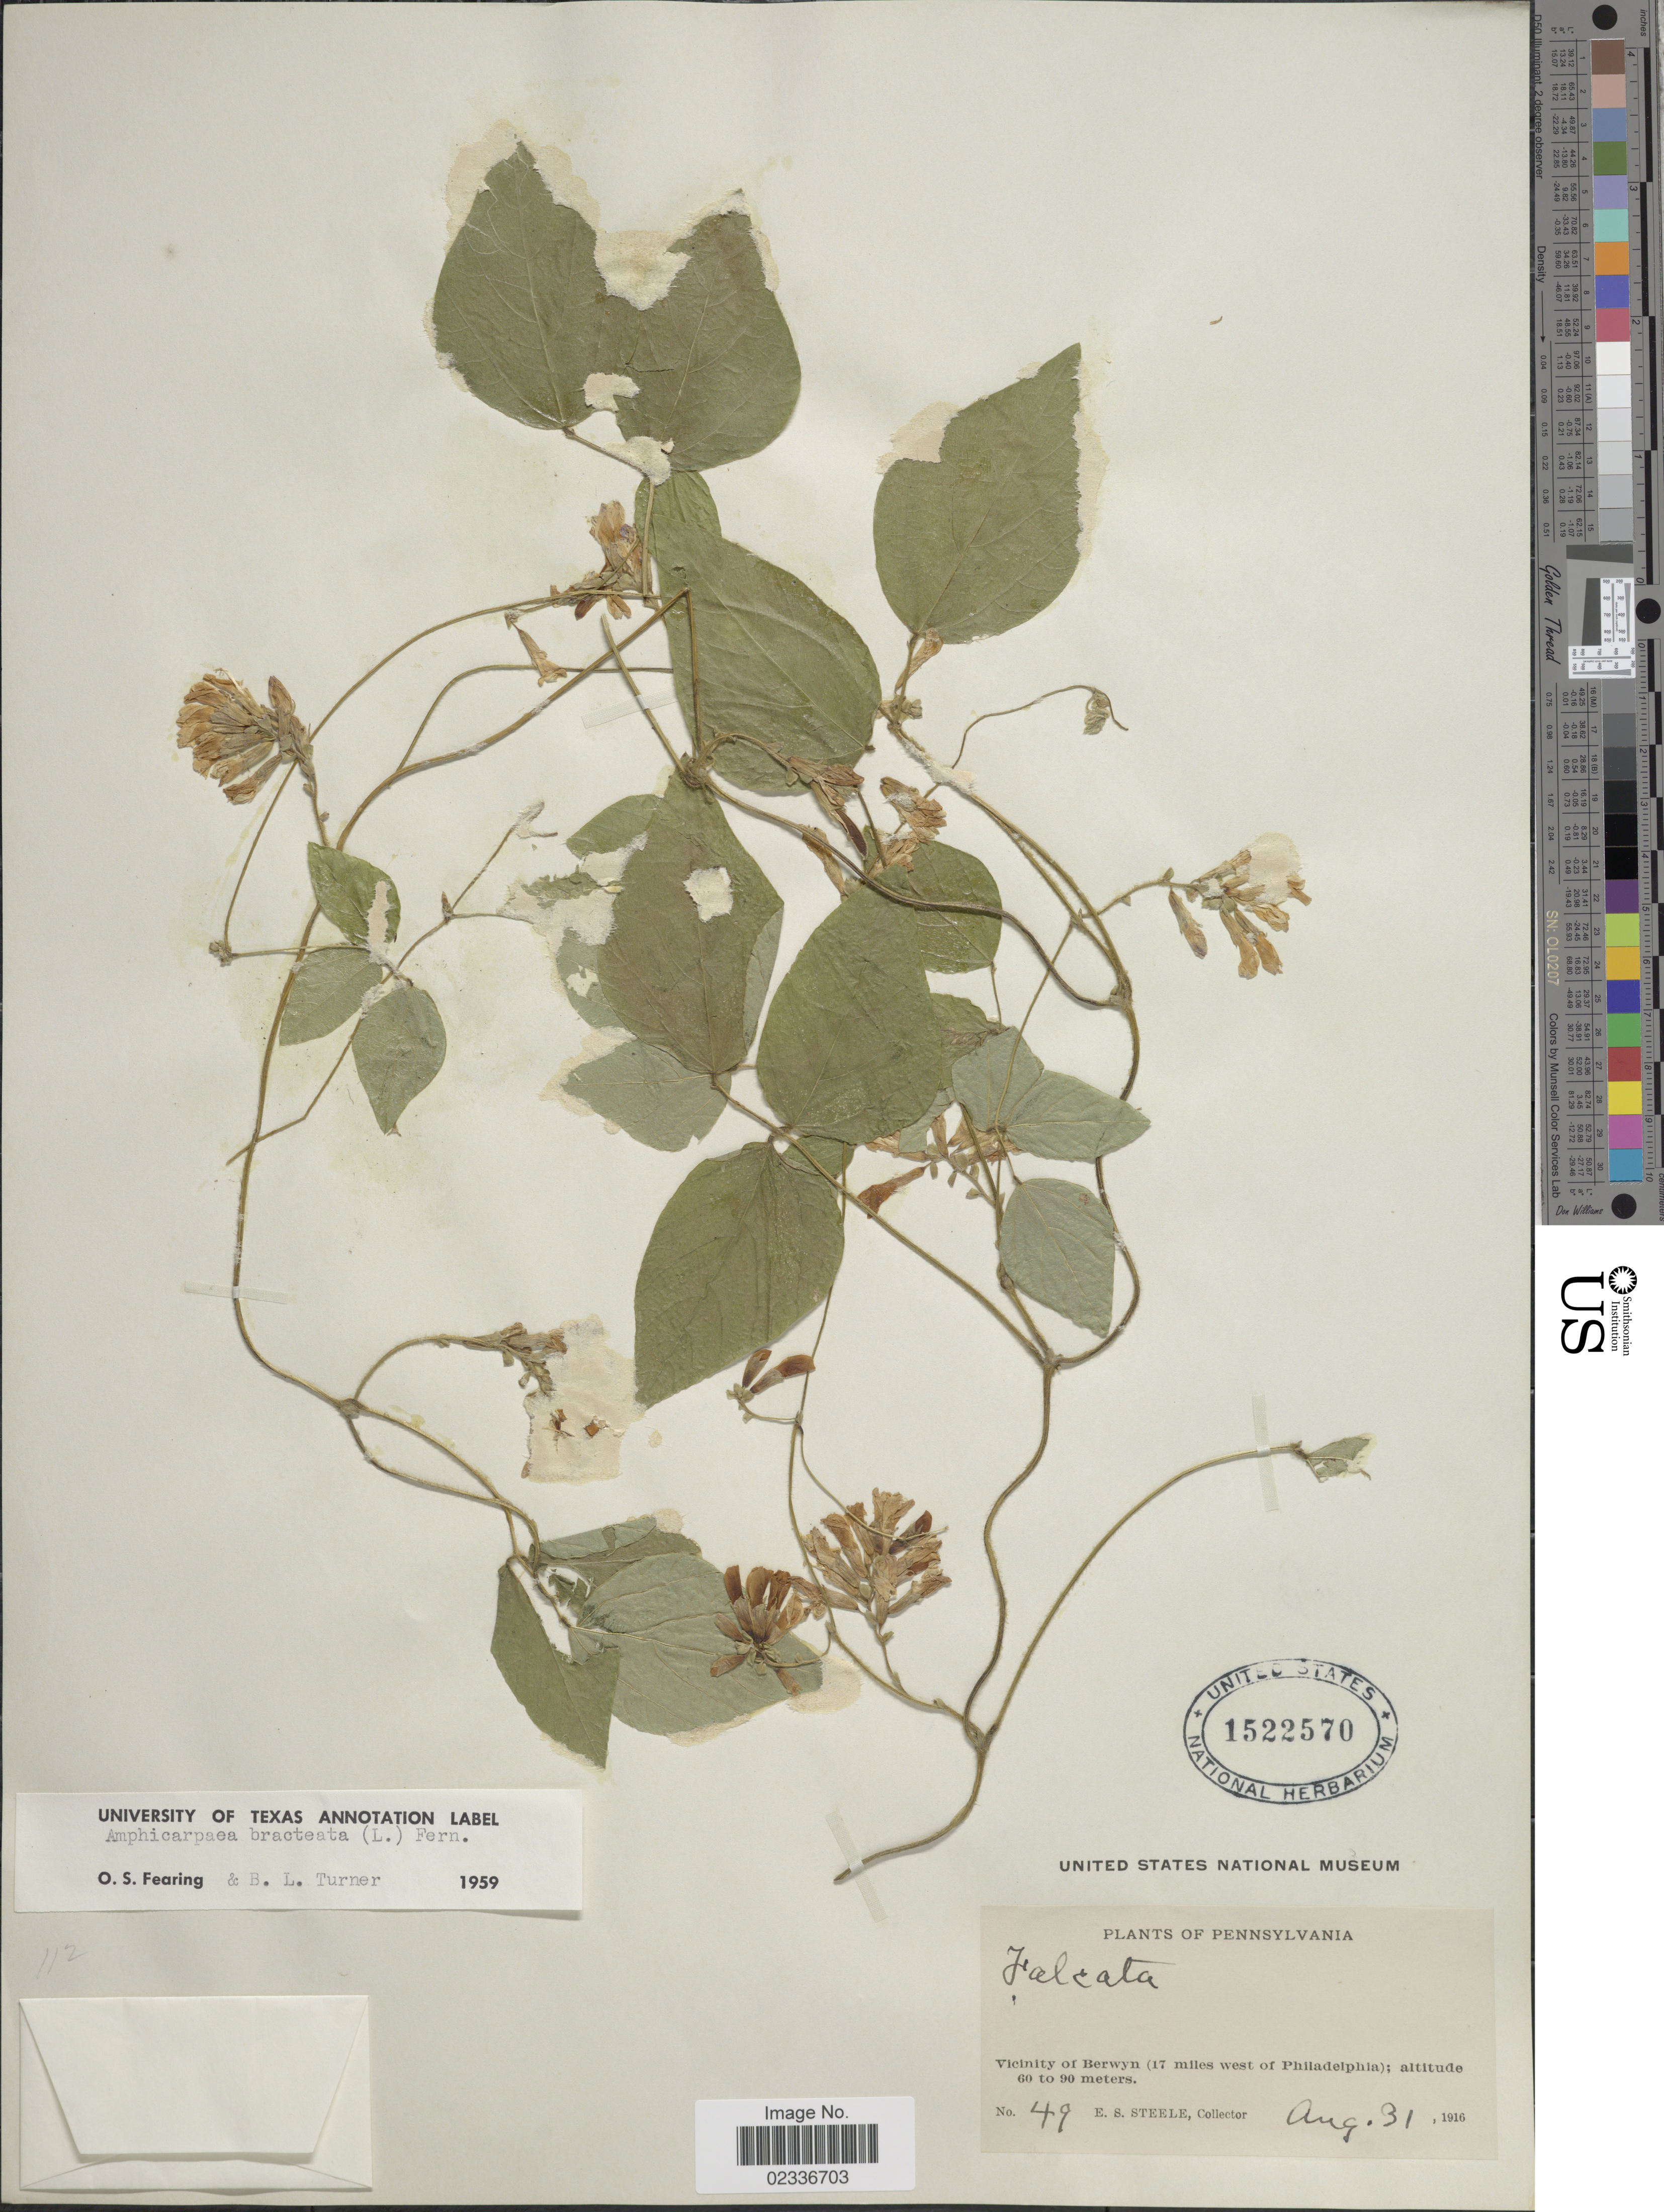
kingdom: Plantae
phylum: Tracheophyta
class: Magnoliopsida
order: Fabales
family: Fabaceae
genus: Amphicarpaea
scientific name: Amphicarpaea bracteata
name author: (L.) Fernald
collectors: E. Steele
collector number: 49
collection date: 1916-08-31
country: United States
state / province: Pennsylvania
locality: Vicinity of Berwyn (17 miles west of Philadelphia)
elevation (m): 60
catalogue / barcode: US 1522570